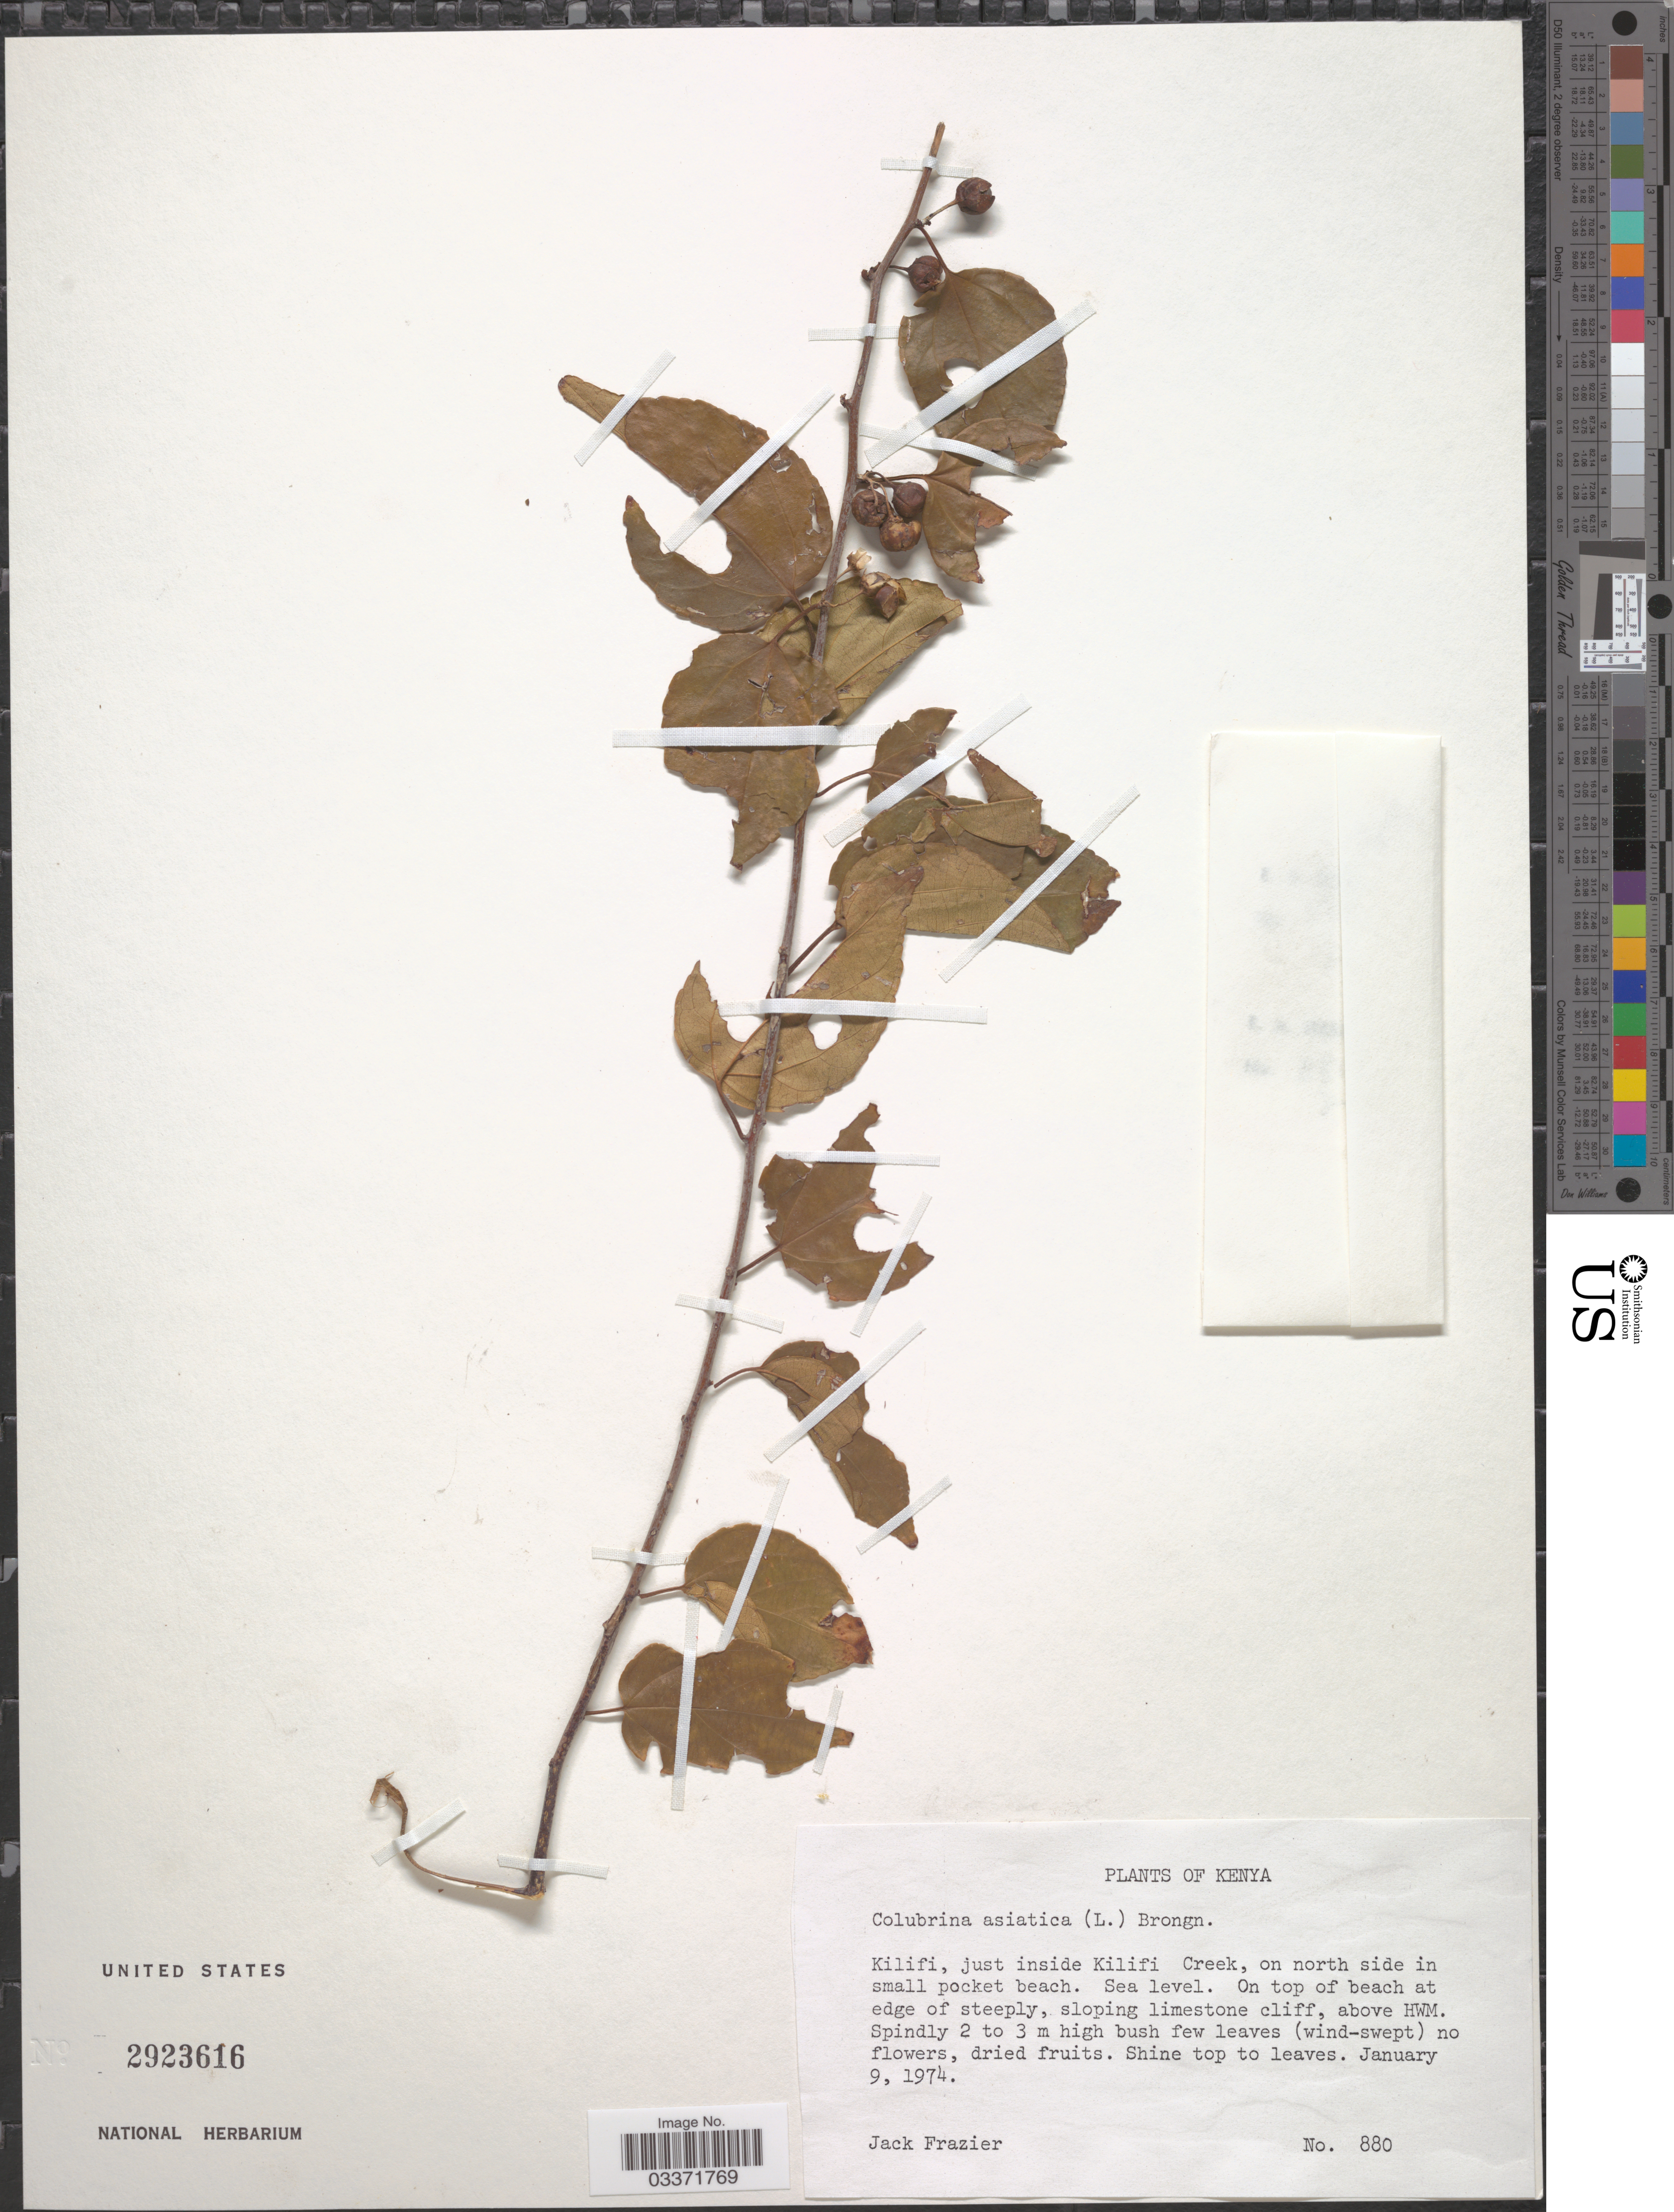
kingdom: Plantae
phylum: Tracheophyta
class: Magnoliopsida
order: Rosales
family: Rhamnaceae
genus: Colubrina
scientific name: Colubrina asiatica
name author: (L.) Brongn.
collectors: J. Frazier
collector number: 880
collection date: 1974-01-09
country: Kenya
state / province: Kilifi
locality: Just inside Kilifi Creek, on north side in small pocket beach.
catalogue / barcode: US 2923616